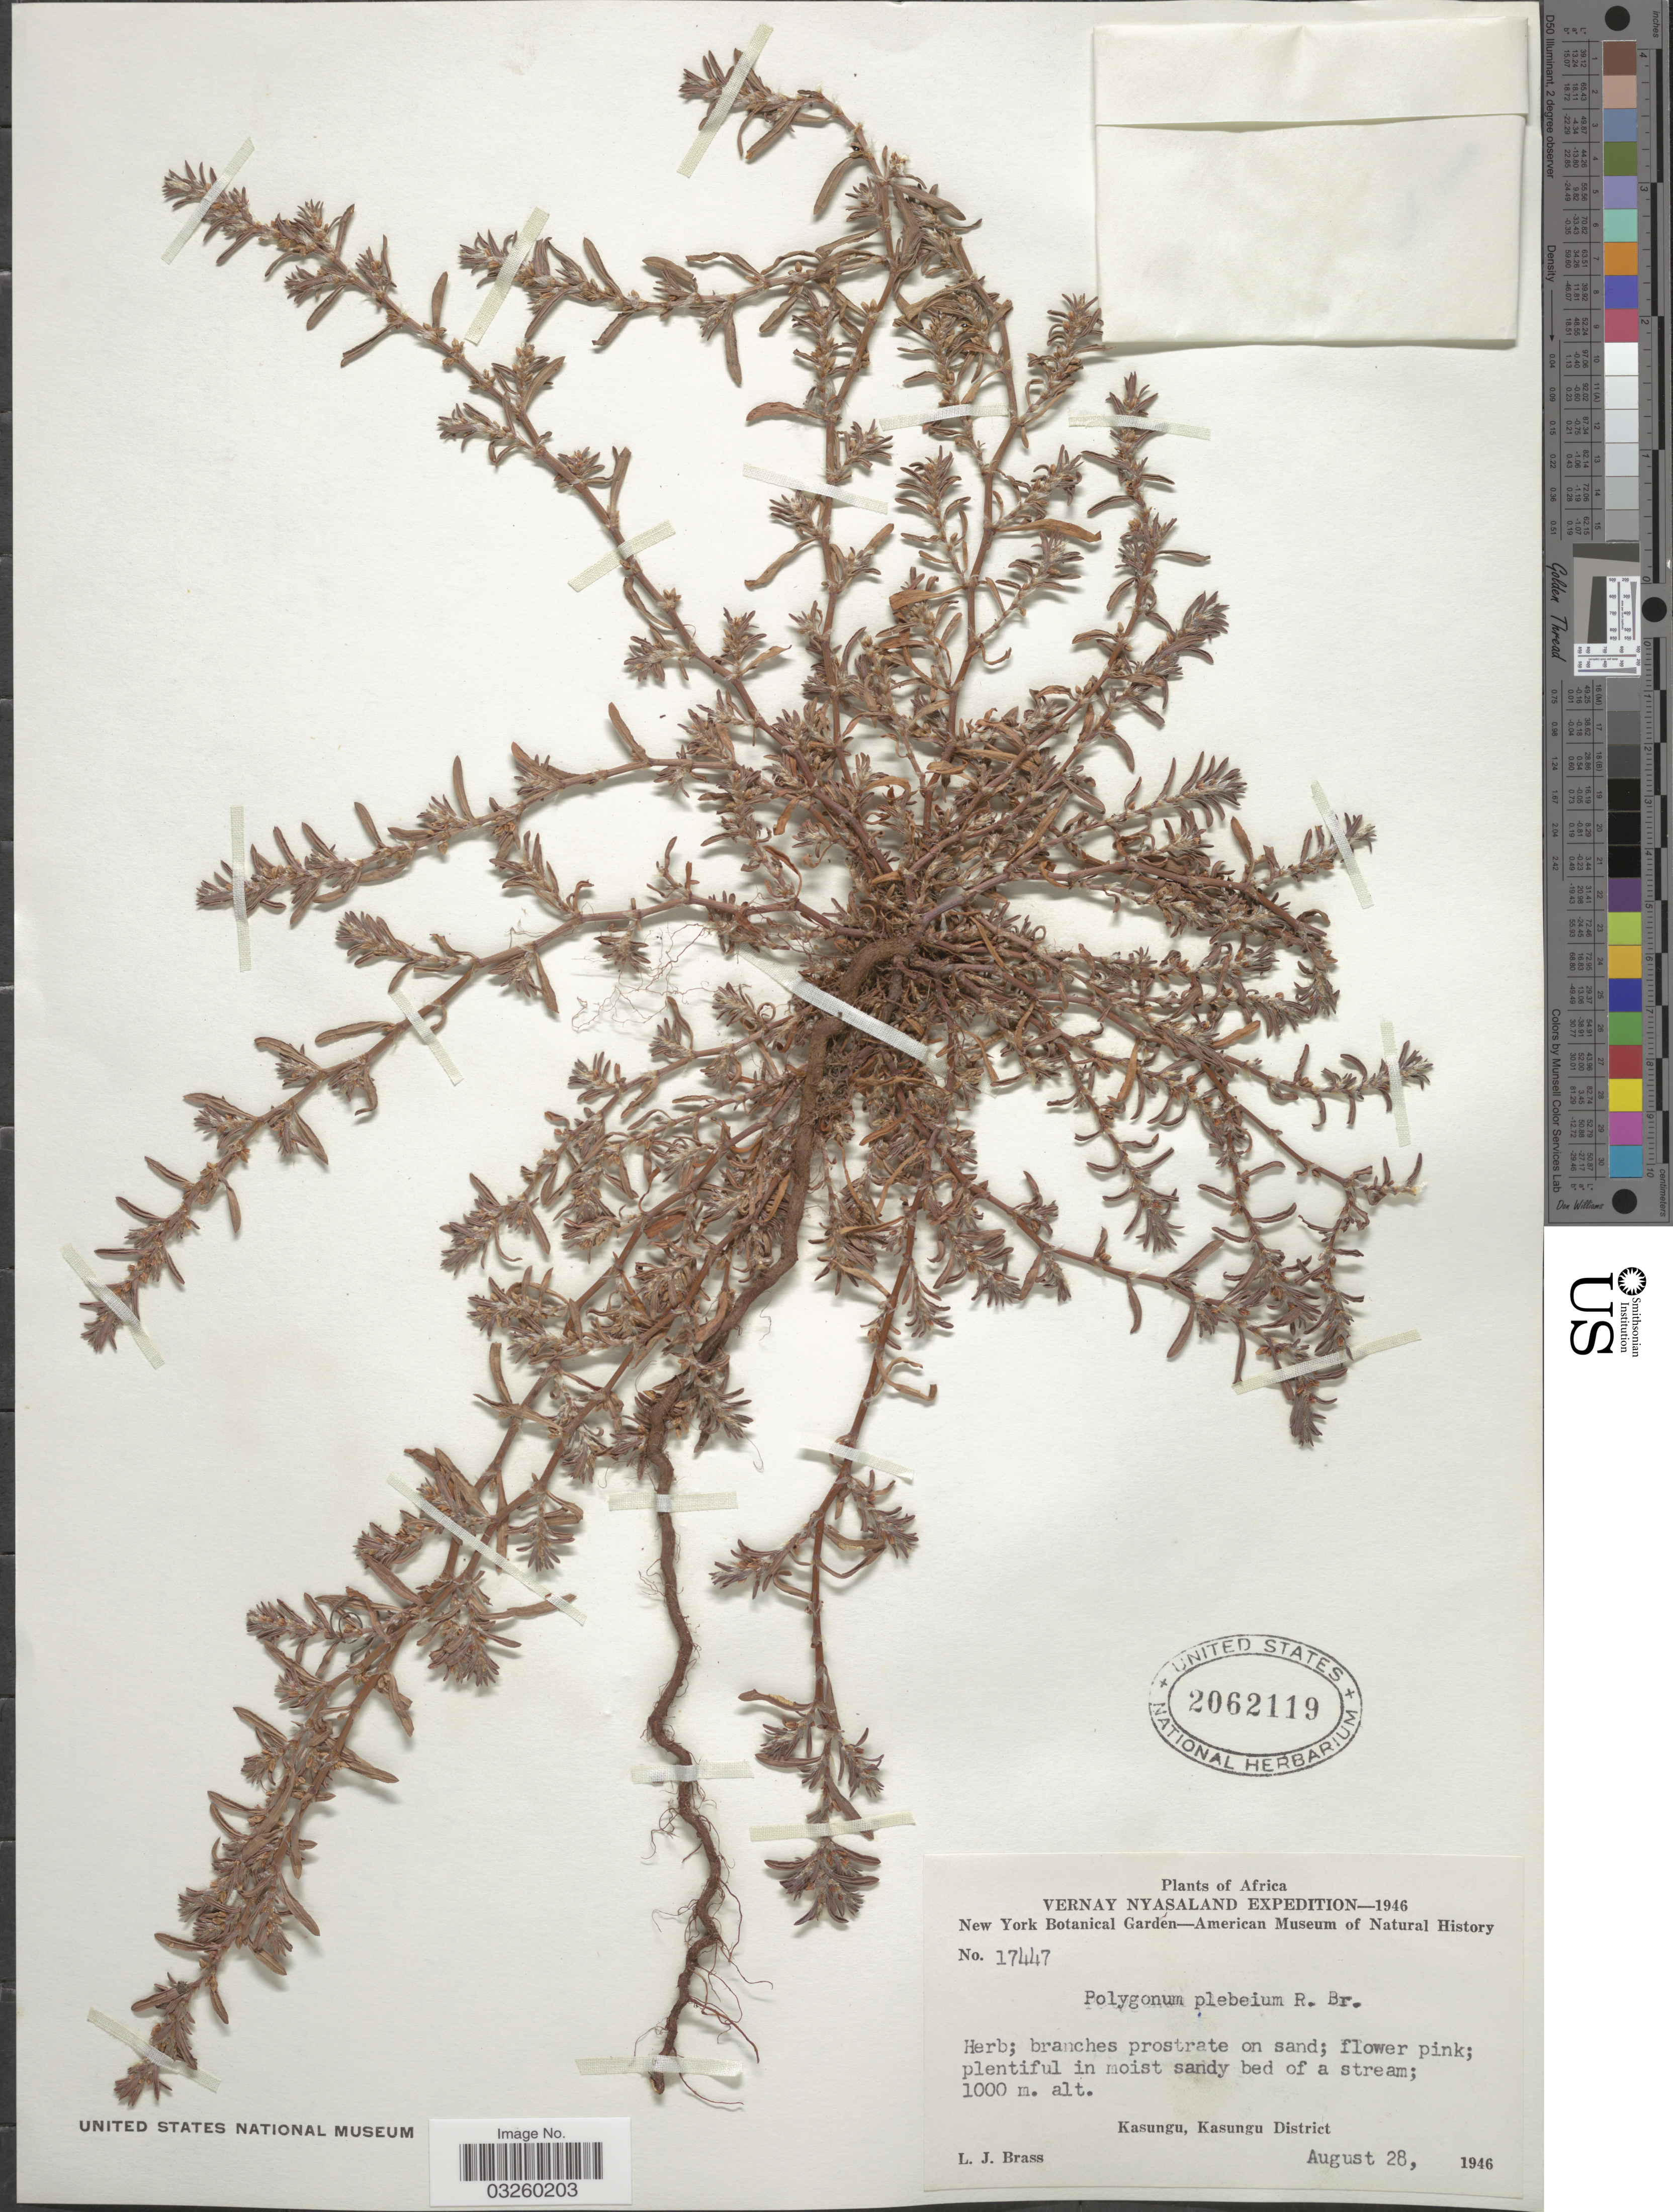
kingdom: Plantae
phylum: Tracheophyta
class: Magnoliopsida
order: Caryophyllales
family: Polygonaceae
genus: Polygonum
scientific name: Polygonum plebeium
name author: R. Br.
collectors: L. J. Brass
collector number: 17447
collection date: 1946-08-28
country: Malawi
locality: Vernay Nyasaland. Kasungu, Kasungu District.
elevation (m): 1000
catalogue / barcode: US 2062119